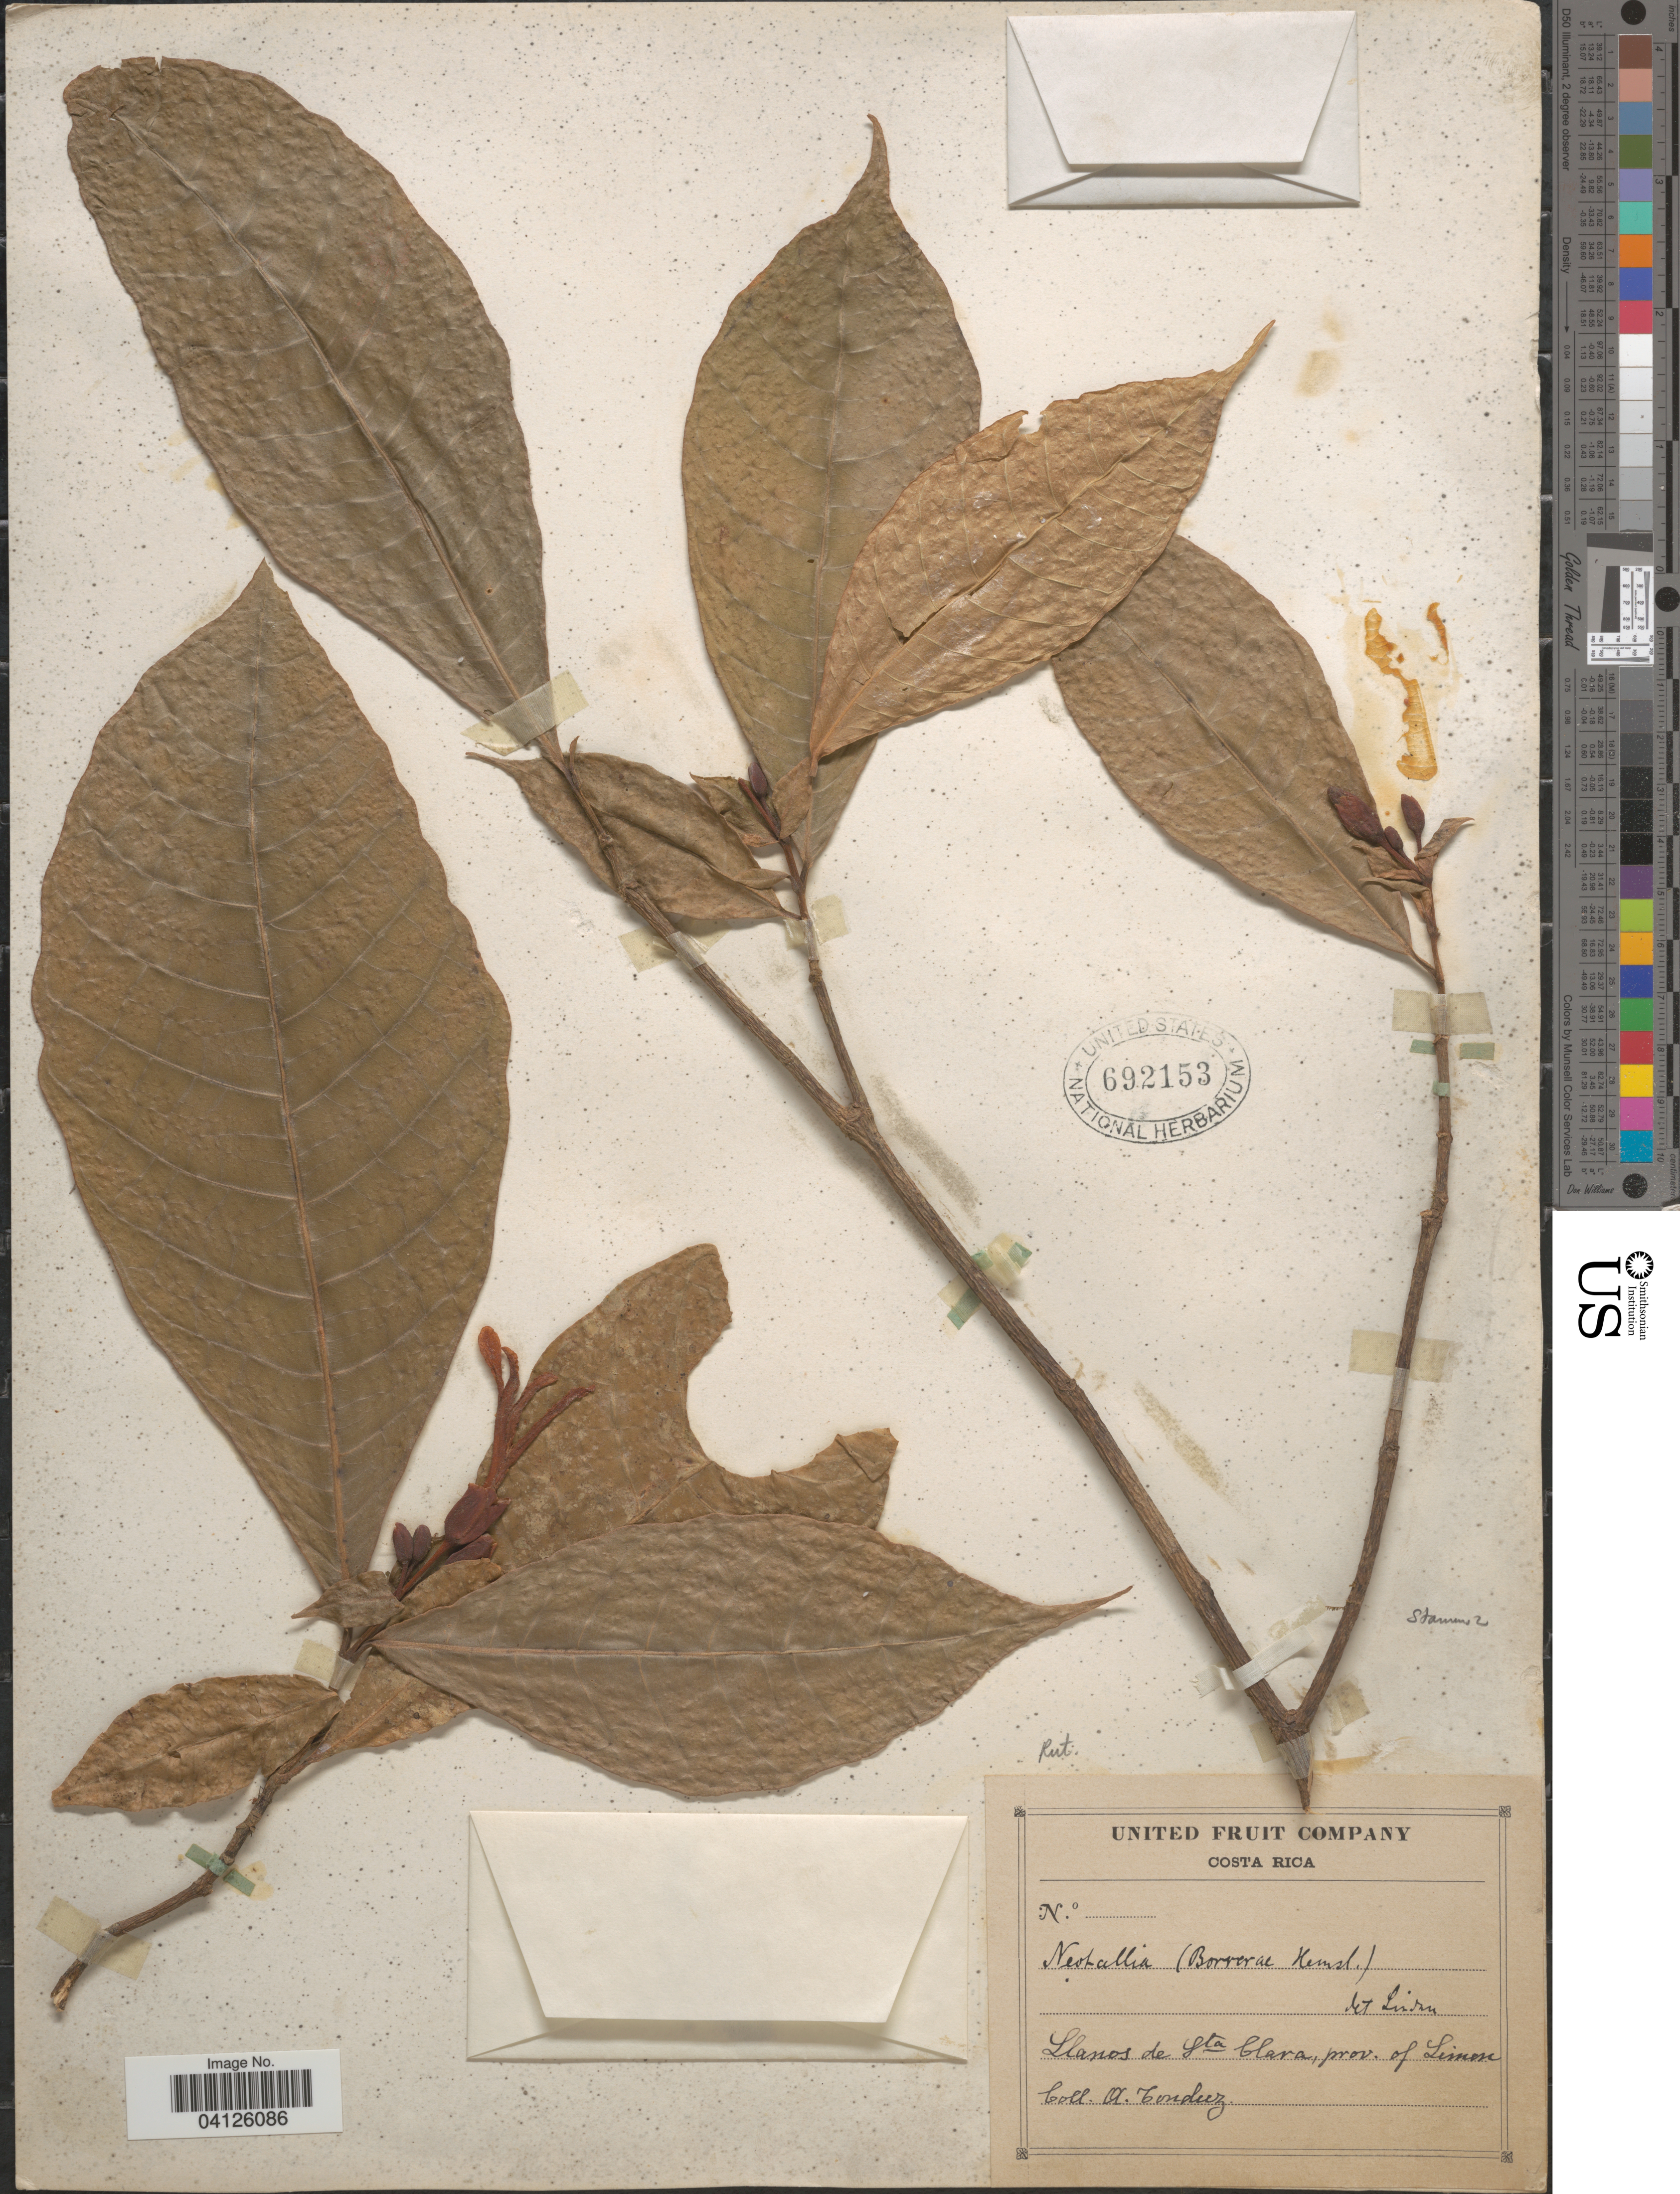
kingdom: Plantae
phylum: Tracheophyta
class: Magnoliopsida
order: Sapindales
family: Rutaceae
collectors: A. Tonduz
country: Costa Rica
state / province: Limón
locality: Llanos de Sta Clara.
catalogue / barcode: US 692153